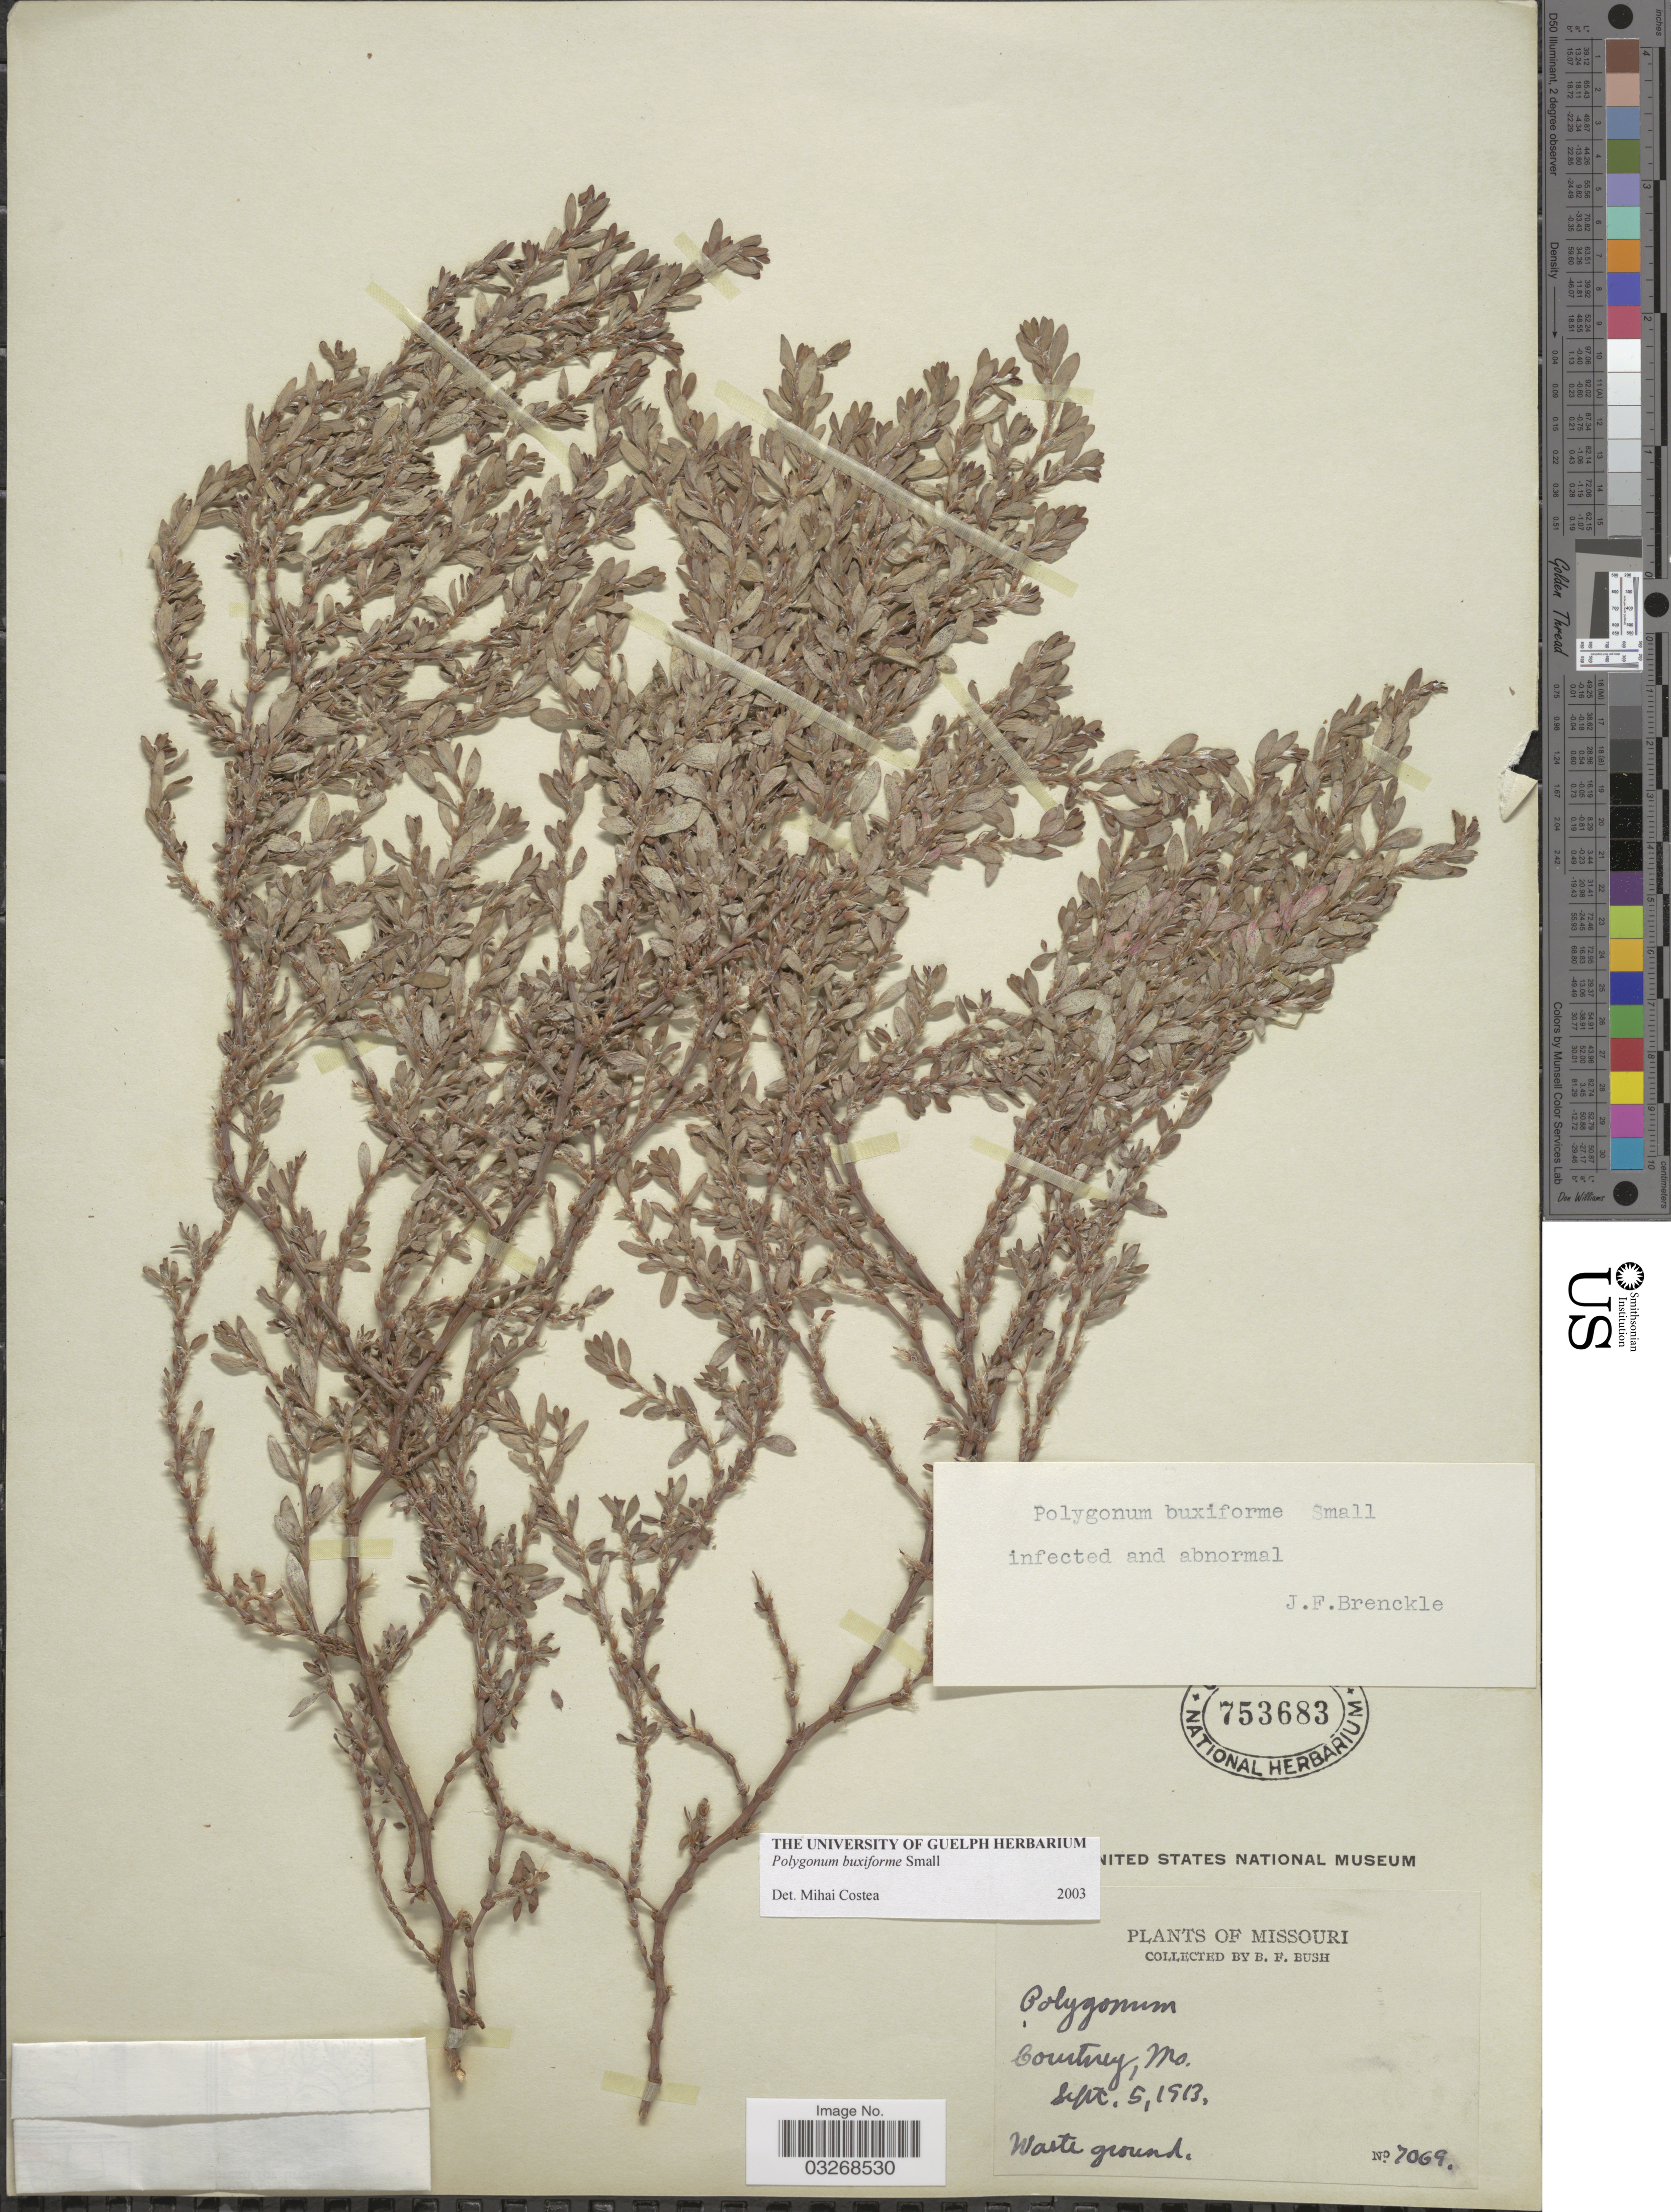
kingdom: Plantae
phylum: Tracheophyta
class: Magnoliopsida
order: Caryophyllales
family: Polygonaceae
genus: Polygonum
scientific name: Polygonum buxiforme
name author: Small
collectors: B. F. Bush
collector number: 7069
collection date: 1913-09-05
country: United States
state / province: Missouri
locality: Courtney.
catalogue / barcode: US 753683